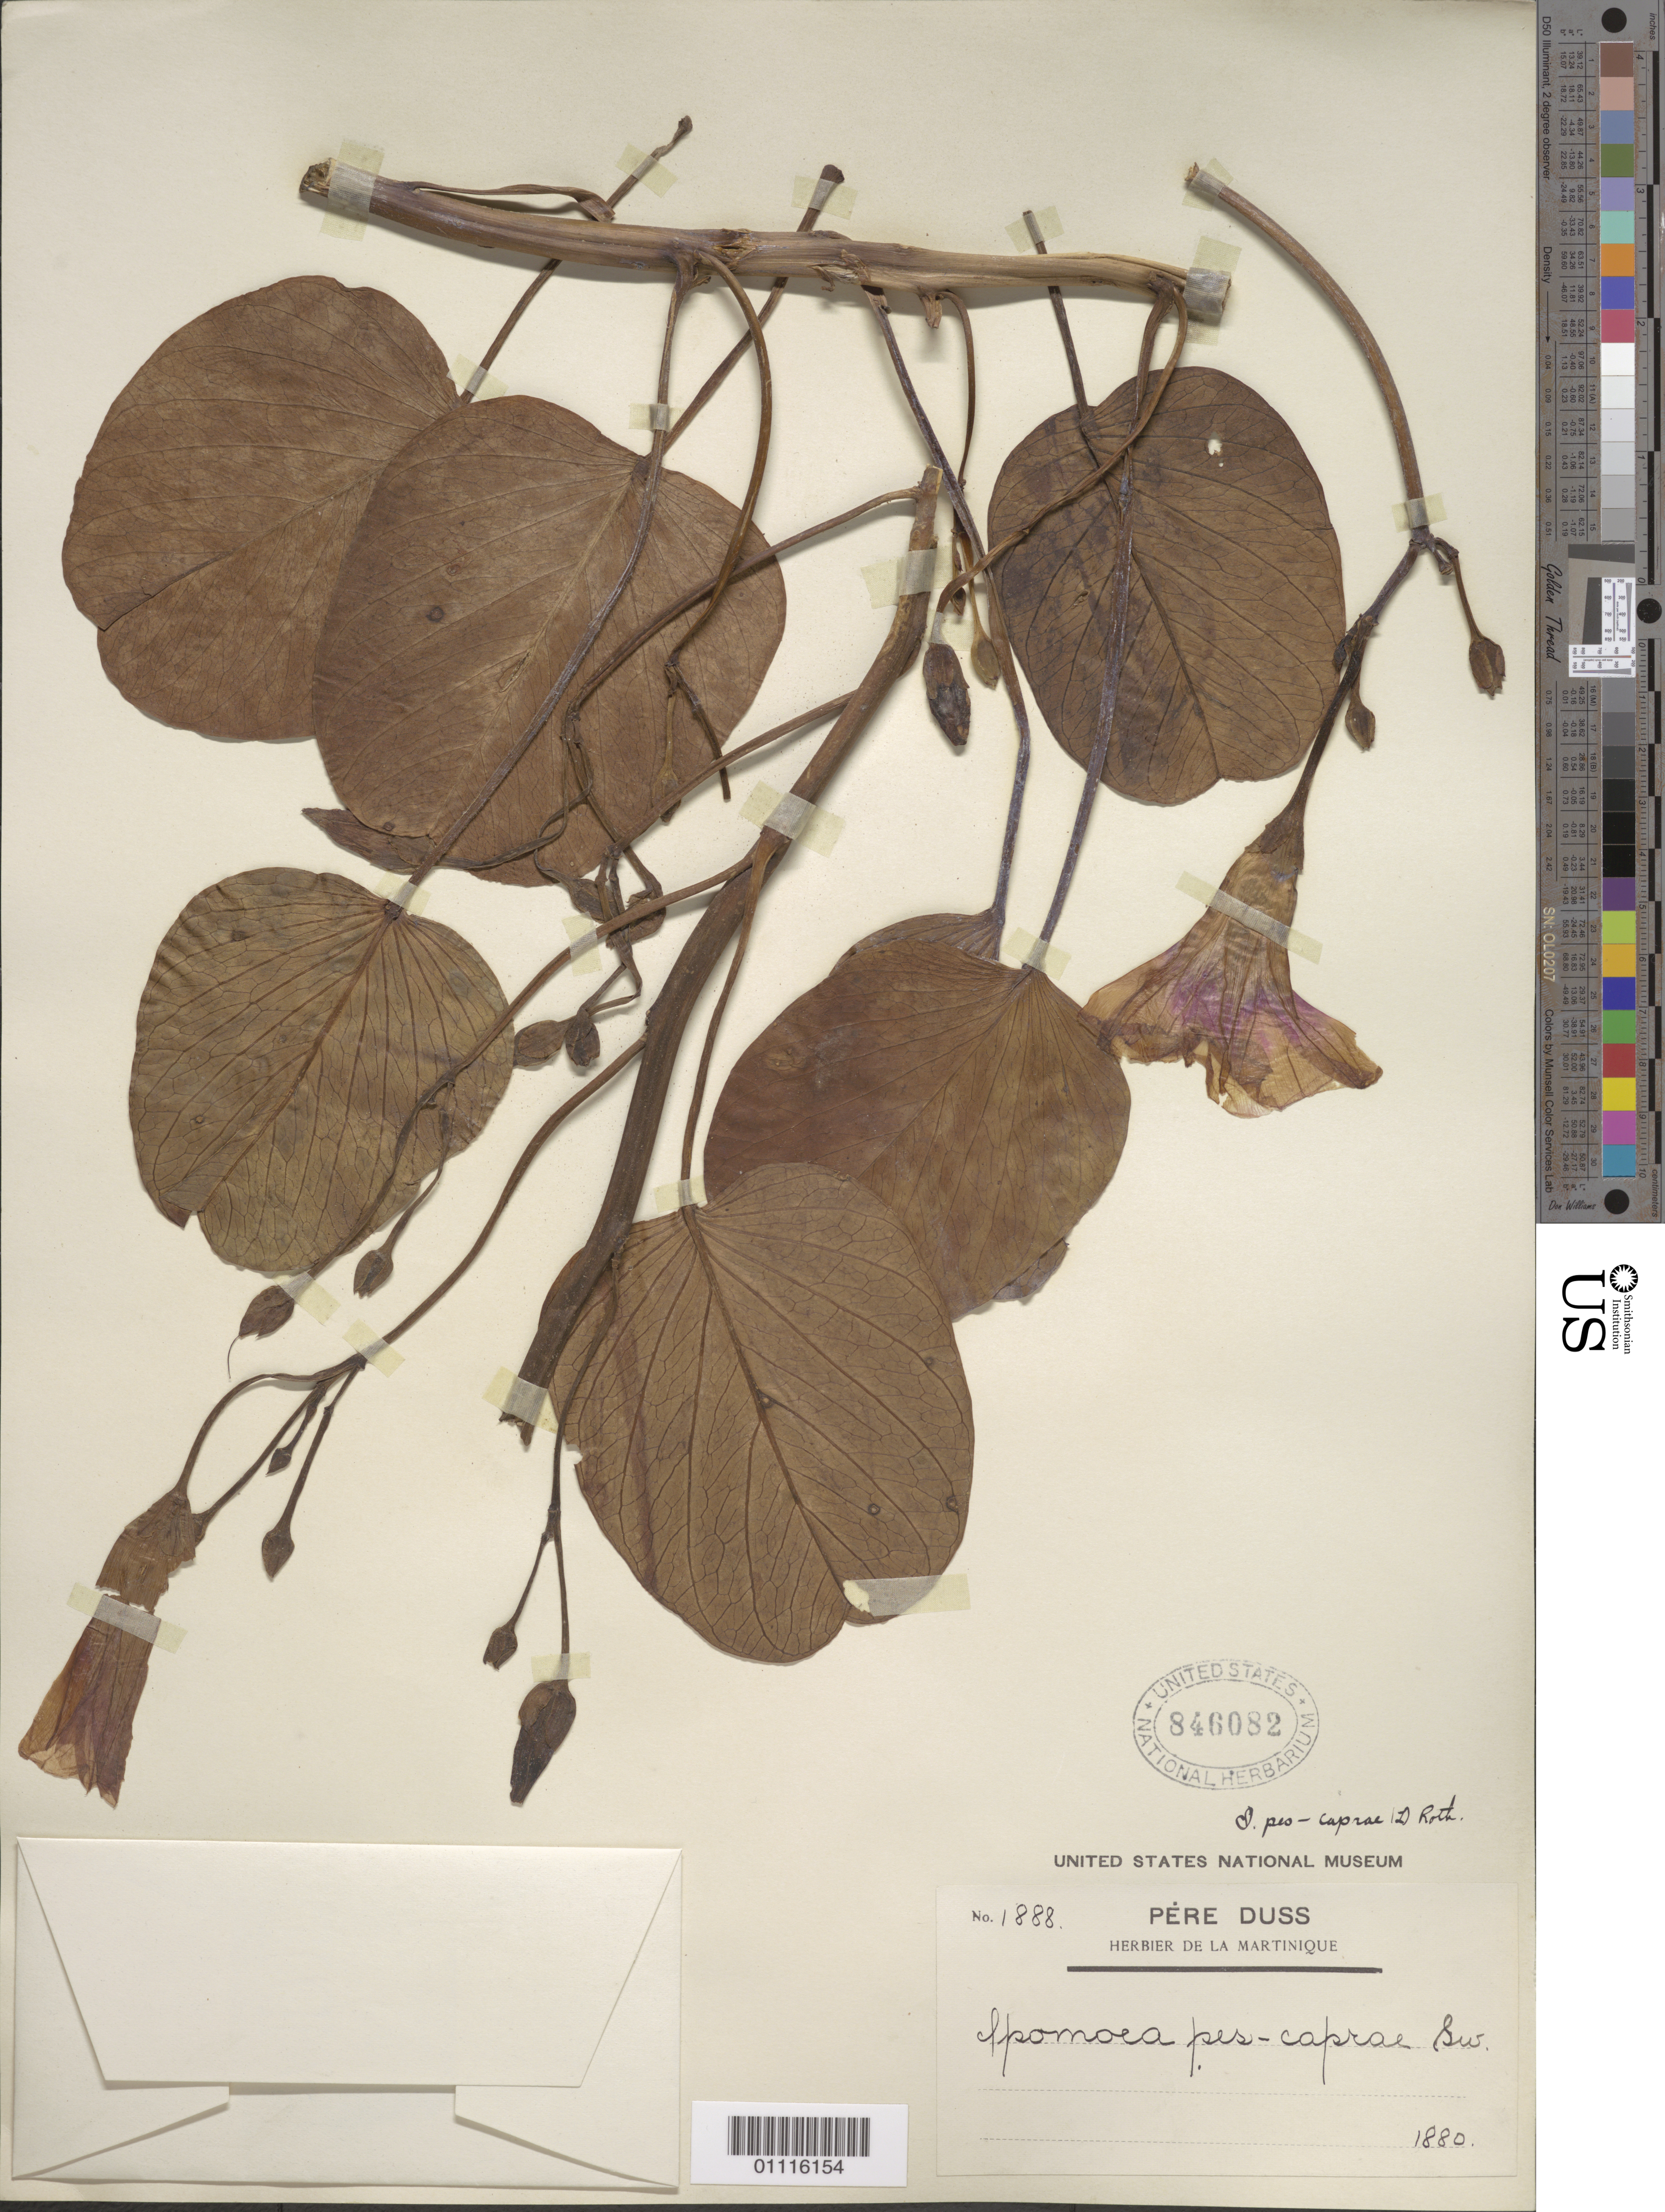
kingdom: Plantae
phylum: Tracheophyta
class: Magnoliopsida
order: Solanales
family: Convolvulaceae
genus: Ipomoea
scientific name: Ipomoea pes-caprae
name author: (L.) R. Br.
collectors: Père Duss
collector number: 1888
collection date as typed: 1880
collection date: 1880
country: Martinique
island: Martinique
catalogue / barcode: US 846082